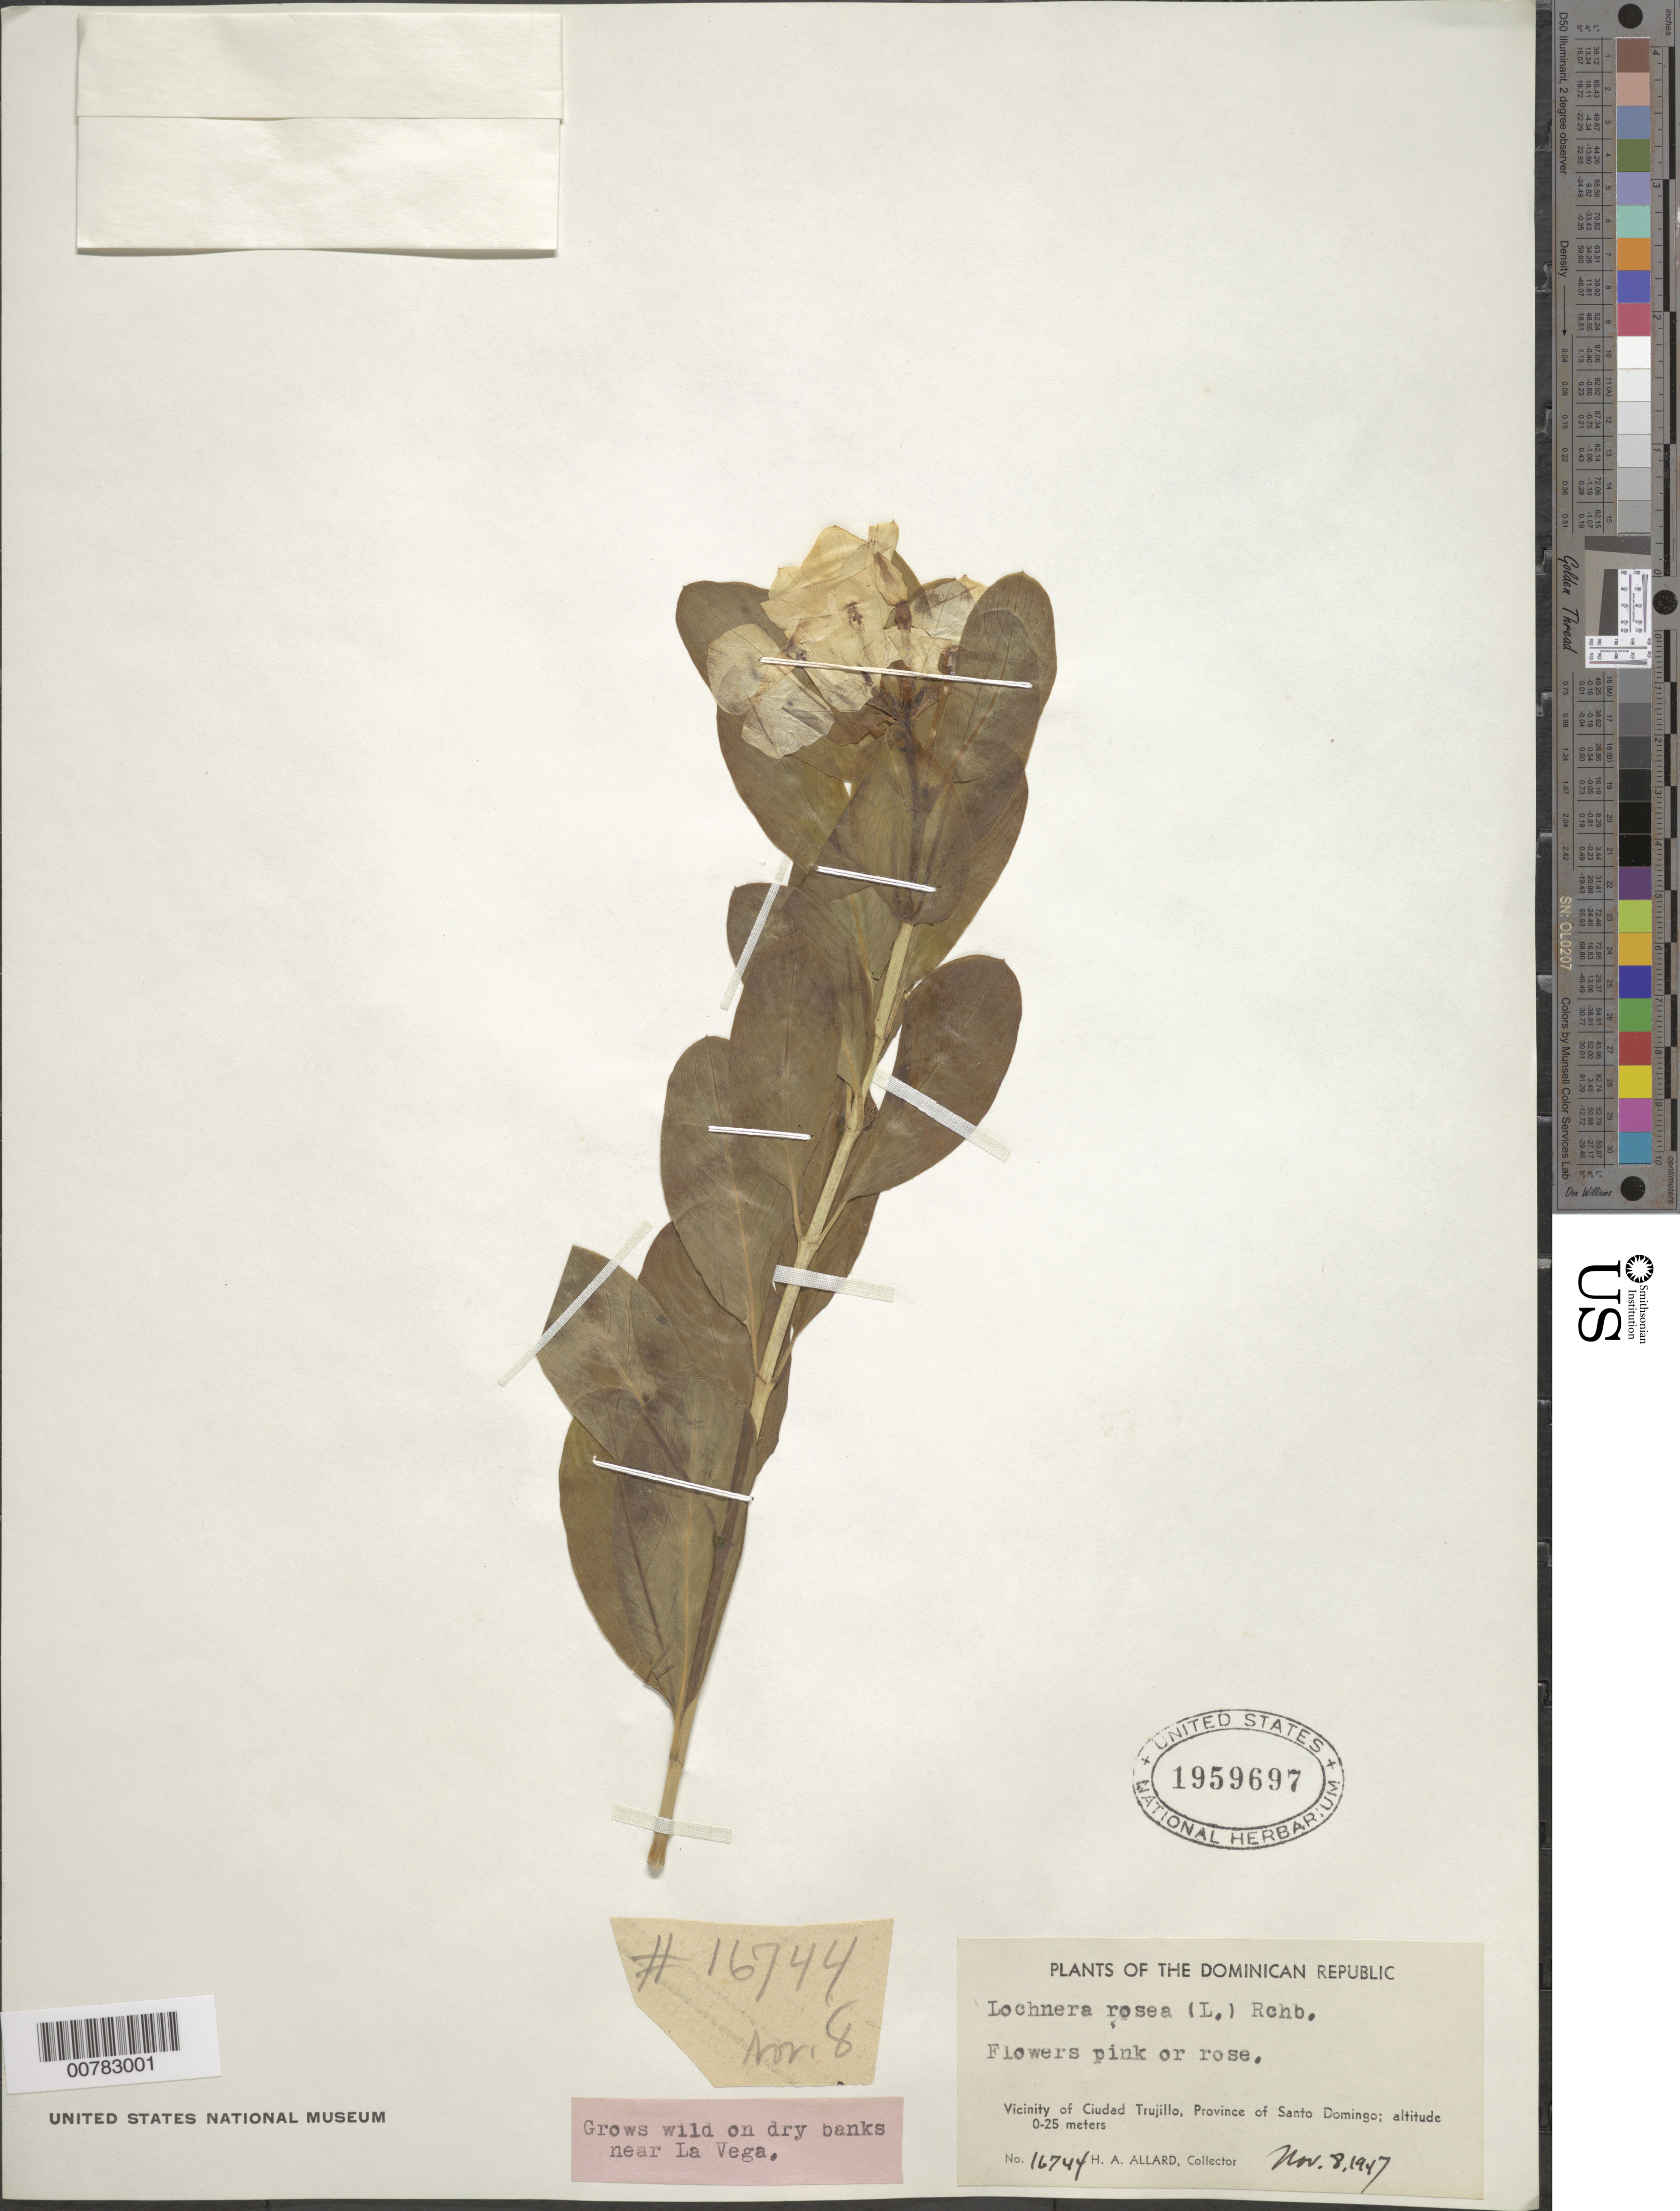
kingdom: Plantae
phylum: Tracheophyta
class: Magnoliopsida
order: Gentianales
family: Apocynaceae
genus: Catharanthus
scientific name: Catharanthus roseus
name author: (L.) G. Don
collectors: H. A. Allard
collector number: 16744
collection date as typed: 08 Nov 1947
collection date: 1947-11-08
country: Dominican Republic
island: Hispaniola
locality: Province of Santo Domingo, vicinity of Ciudad Trujillo, near La Vega.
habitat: Dry banks.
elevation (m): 0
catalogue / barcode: US 1959697